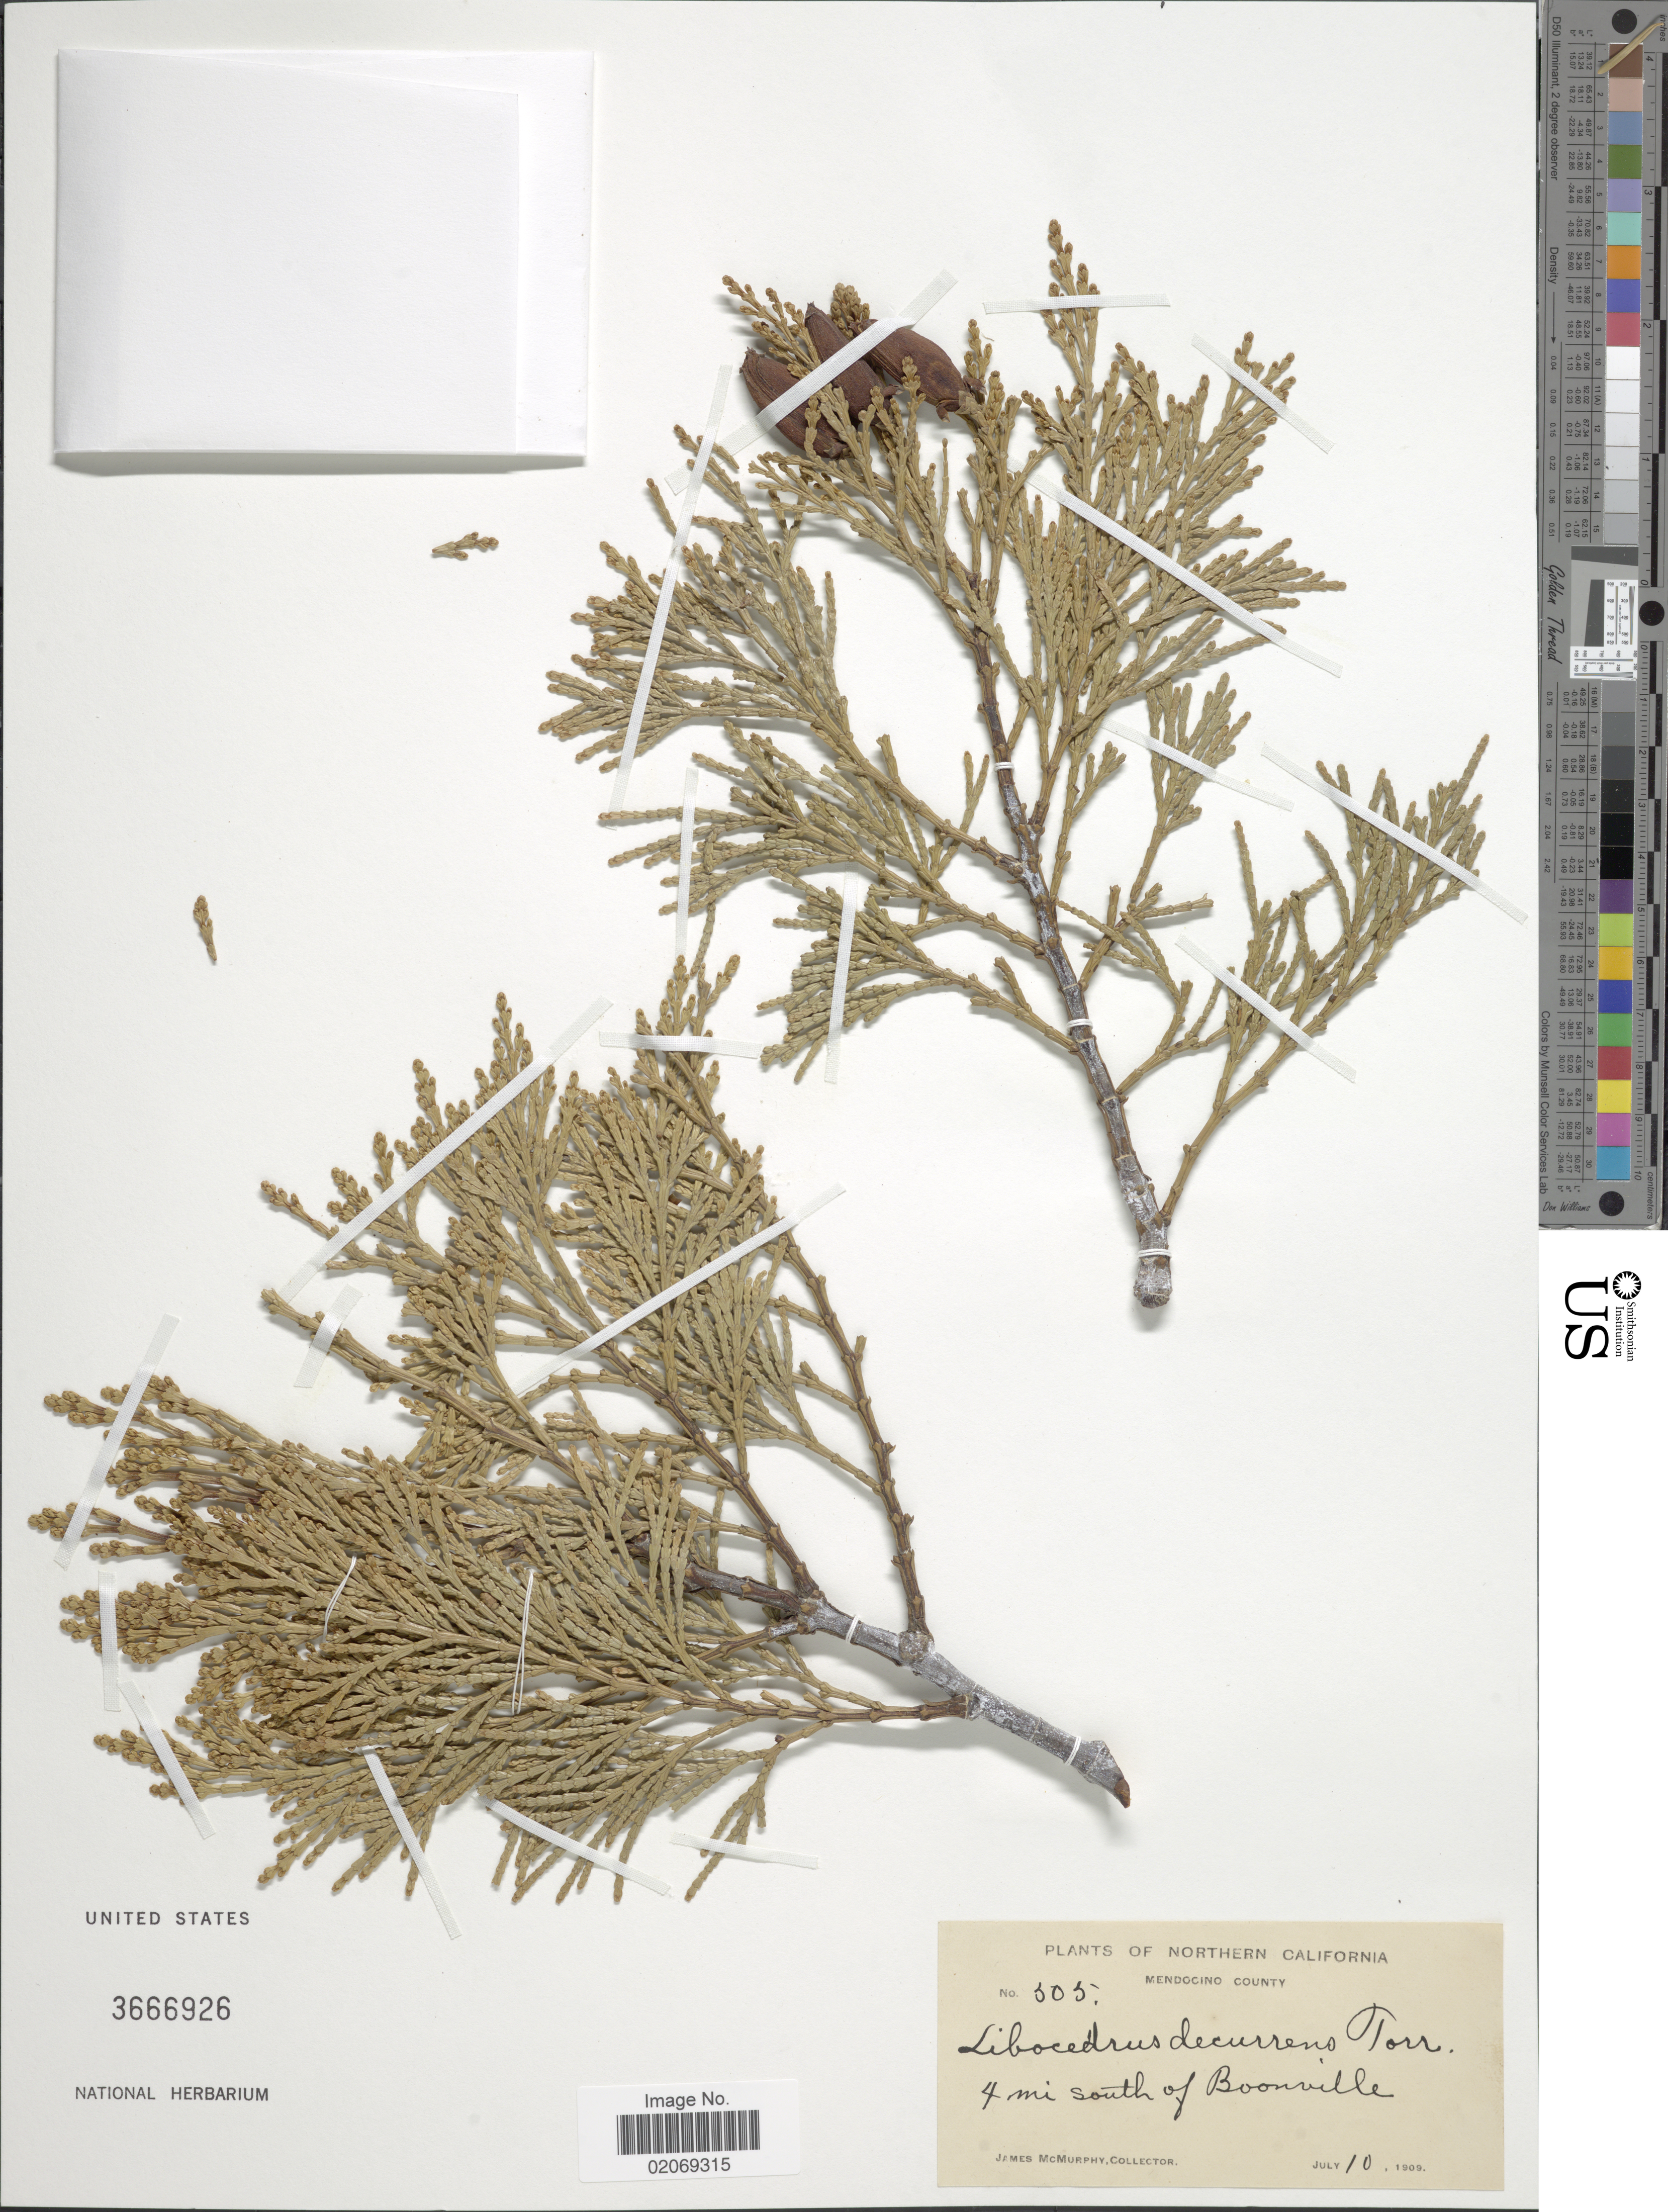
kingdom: Plantae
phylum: Tracheophyta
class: Pinopsida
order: Pinales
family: Cupressaceae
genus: Libocedrus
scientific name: Libocedrus decurrens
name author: Torr.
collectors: J. McMurphy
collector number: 505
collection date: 1909-07-10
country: United States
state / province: California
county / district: Mendocino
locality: Northern California, Mendocino County, 4 mi south of Boonville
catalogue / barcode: US 3666926